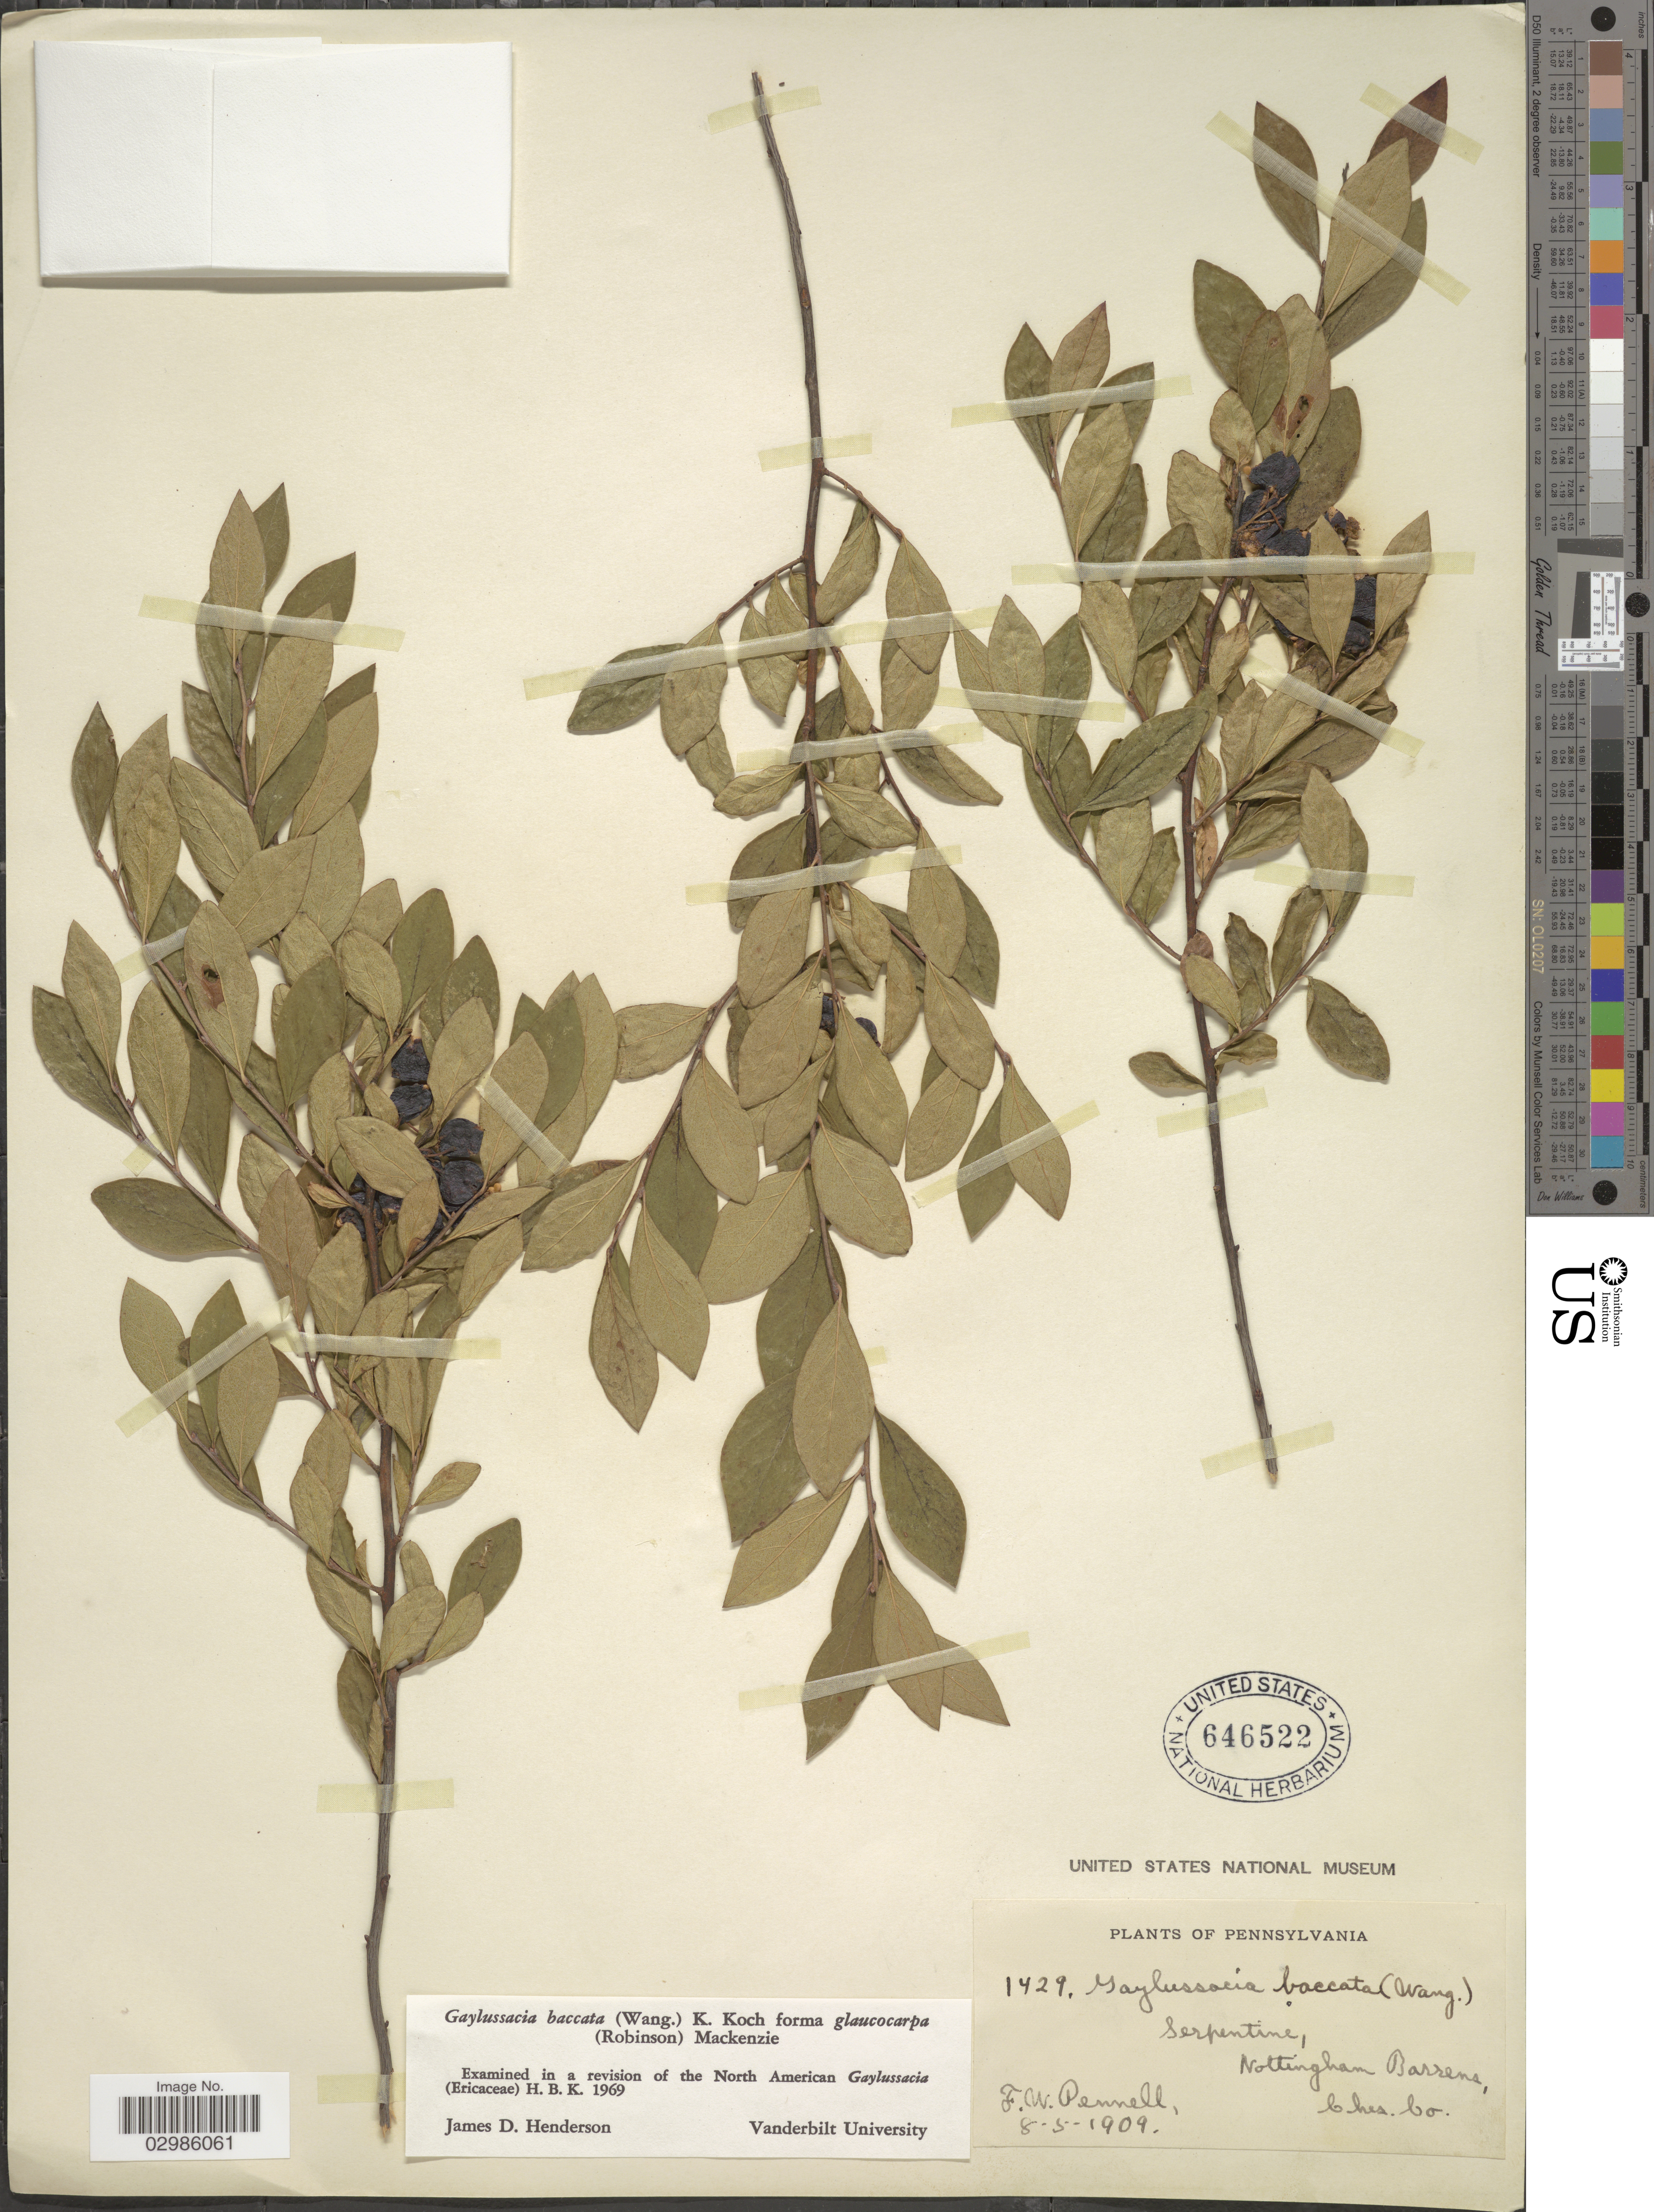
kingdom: Plantae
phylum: Tracheophyta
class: Magnoliopsida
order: Ericales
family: Ericaceae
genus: Gaylussacia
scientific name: Gaylussacia baccata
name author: (Wangenh.) K. Koch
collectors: F. W. Pennell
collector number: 1429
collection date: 1909-05-08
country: United States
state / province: Pennsylvania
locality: Serpentine, Nottingham Barrens, Ches Co.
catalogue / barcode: US 646522